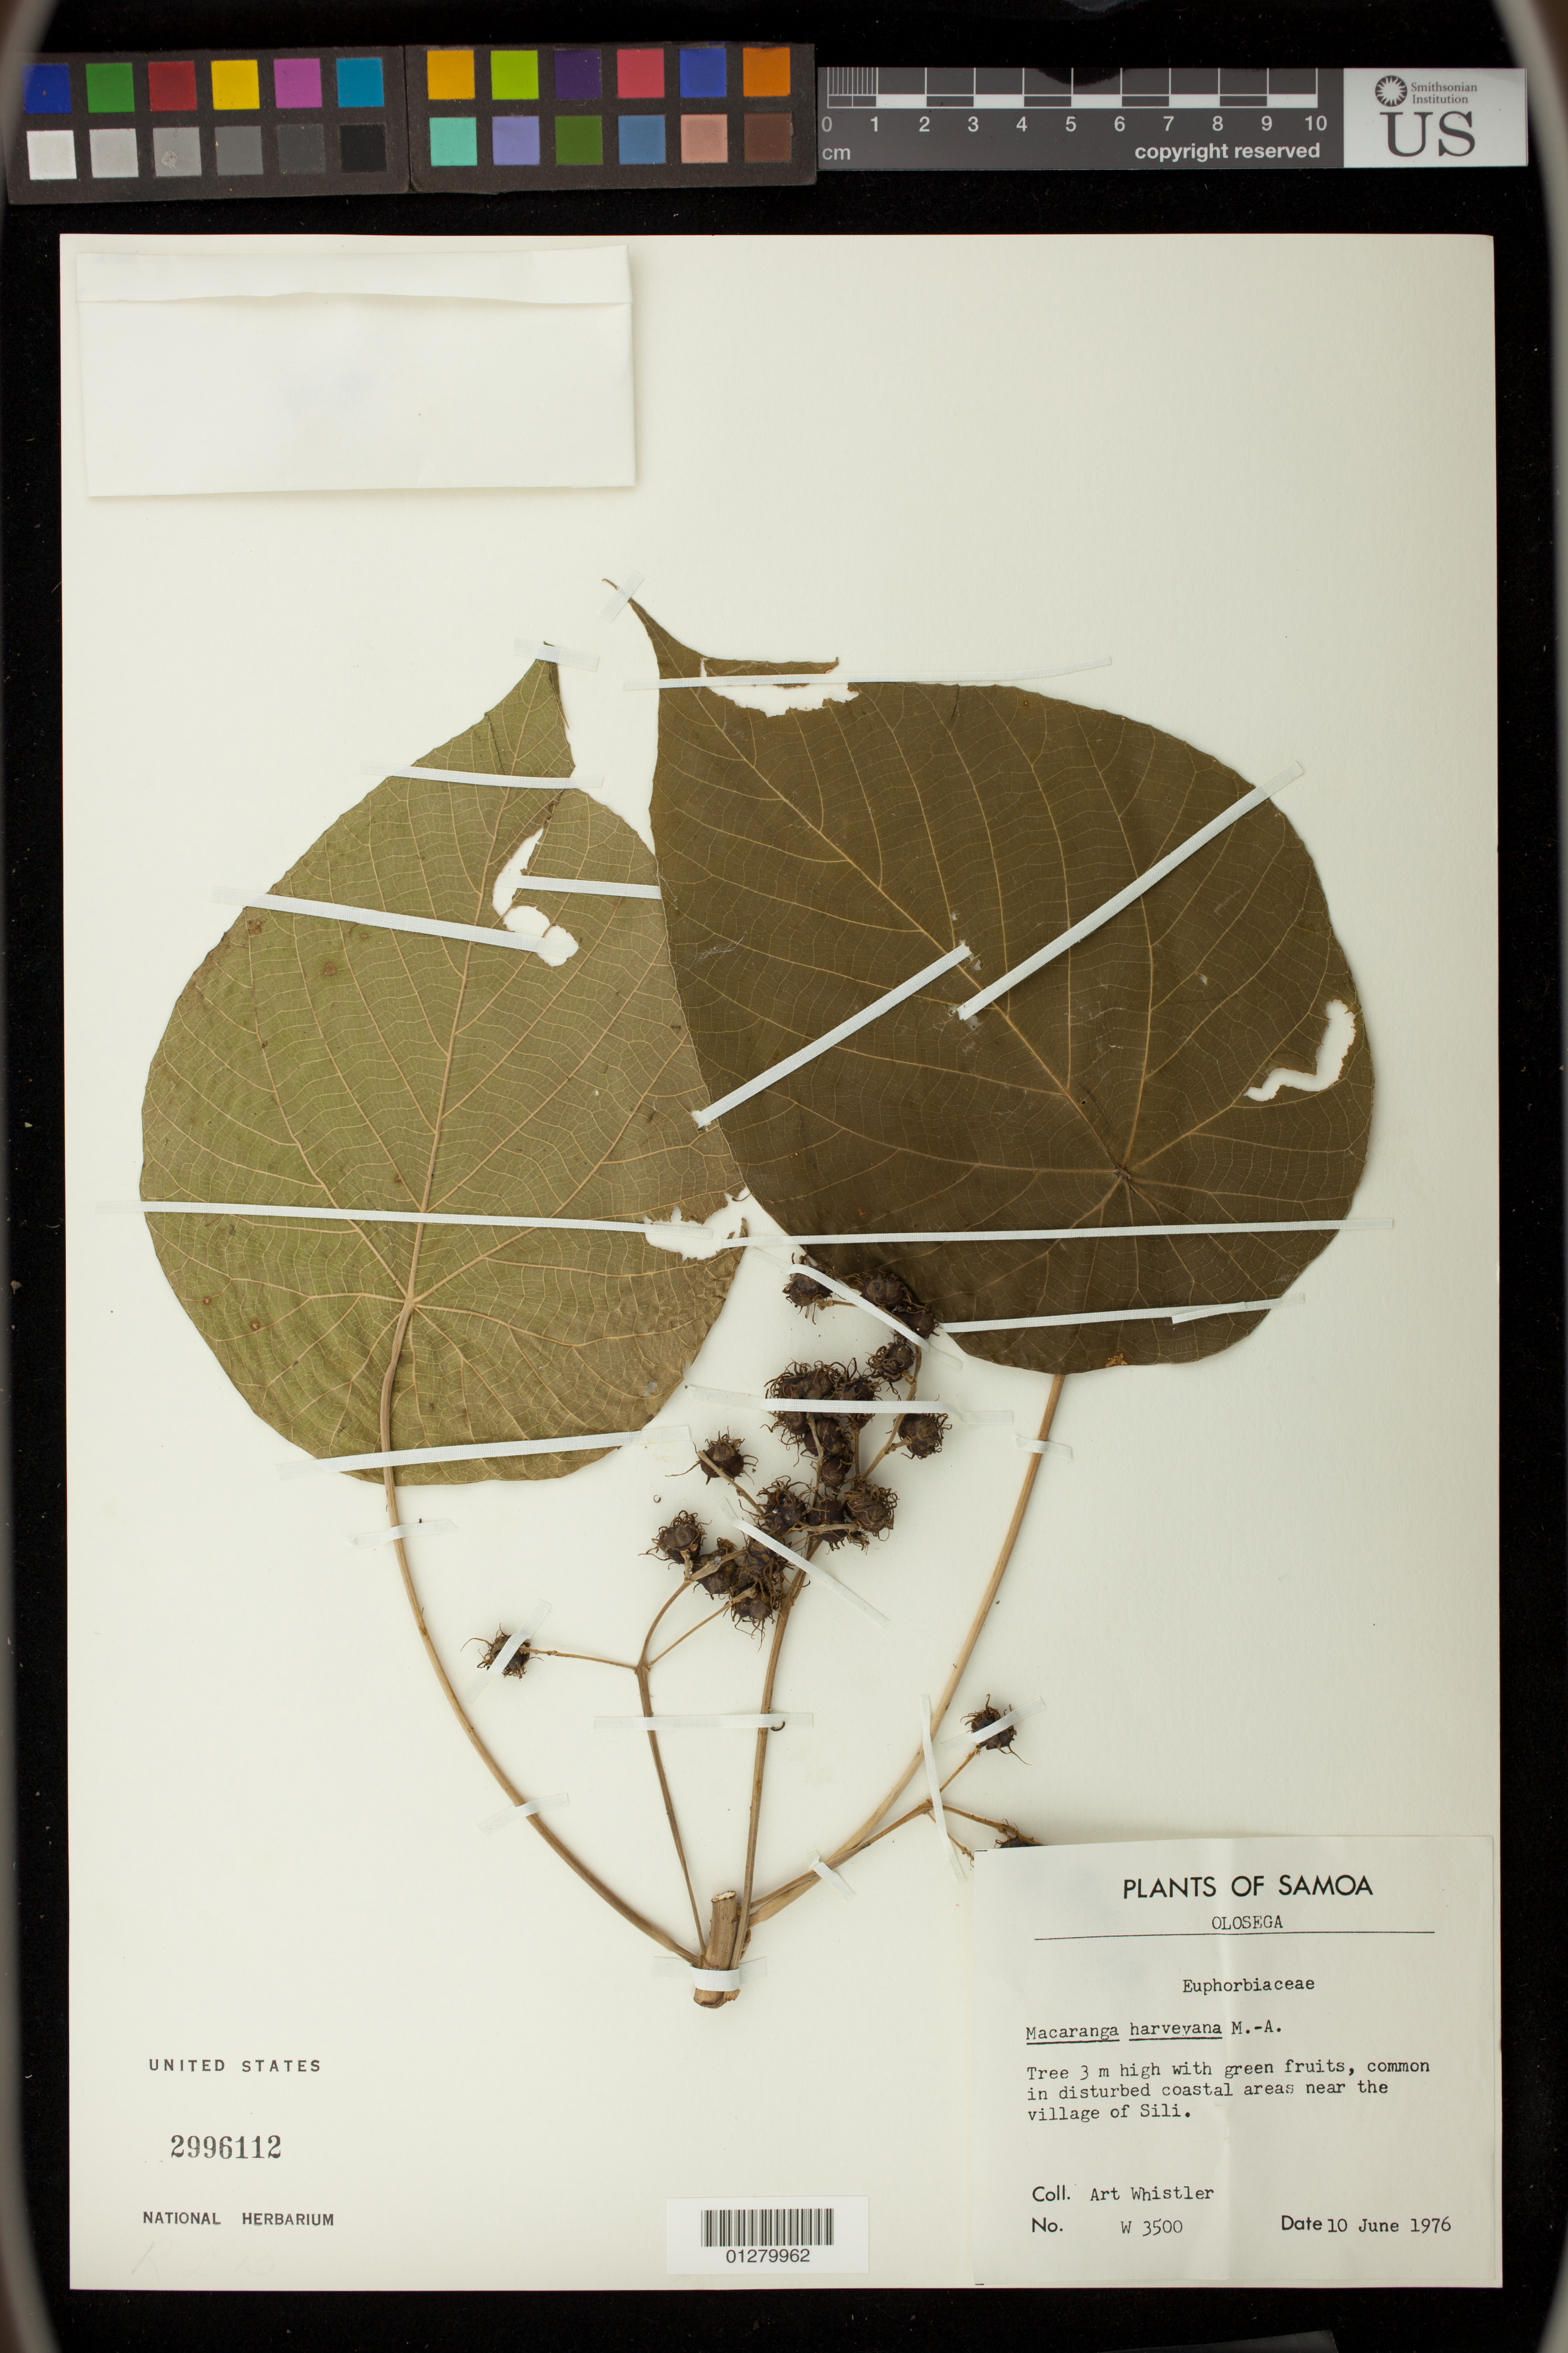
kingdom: Plantae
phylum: Tracheophyta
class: Magnoliopsida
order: Malpighiales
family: Euphorbiaceae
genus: Macaranga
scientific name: Macaranga harveyana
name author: Müll. Arg.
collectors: A. Whistler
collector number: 3500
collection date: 1976-06-10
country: American Samoa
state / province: Manua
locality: Olosega; common in disturbed coastal areas near the village of Sili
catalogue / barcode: US 2996112